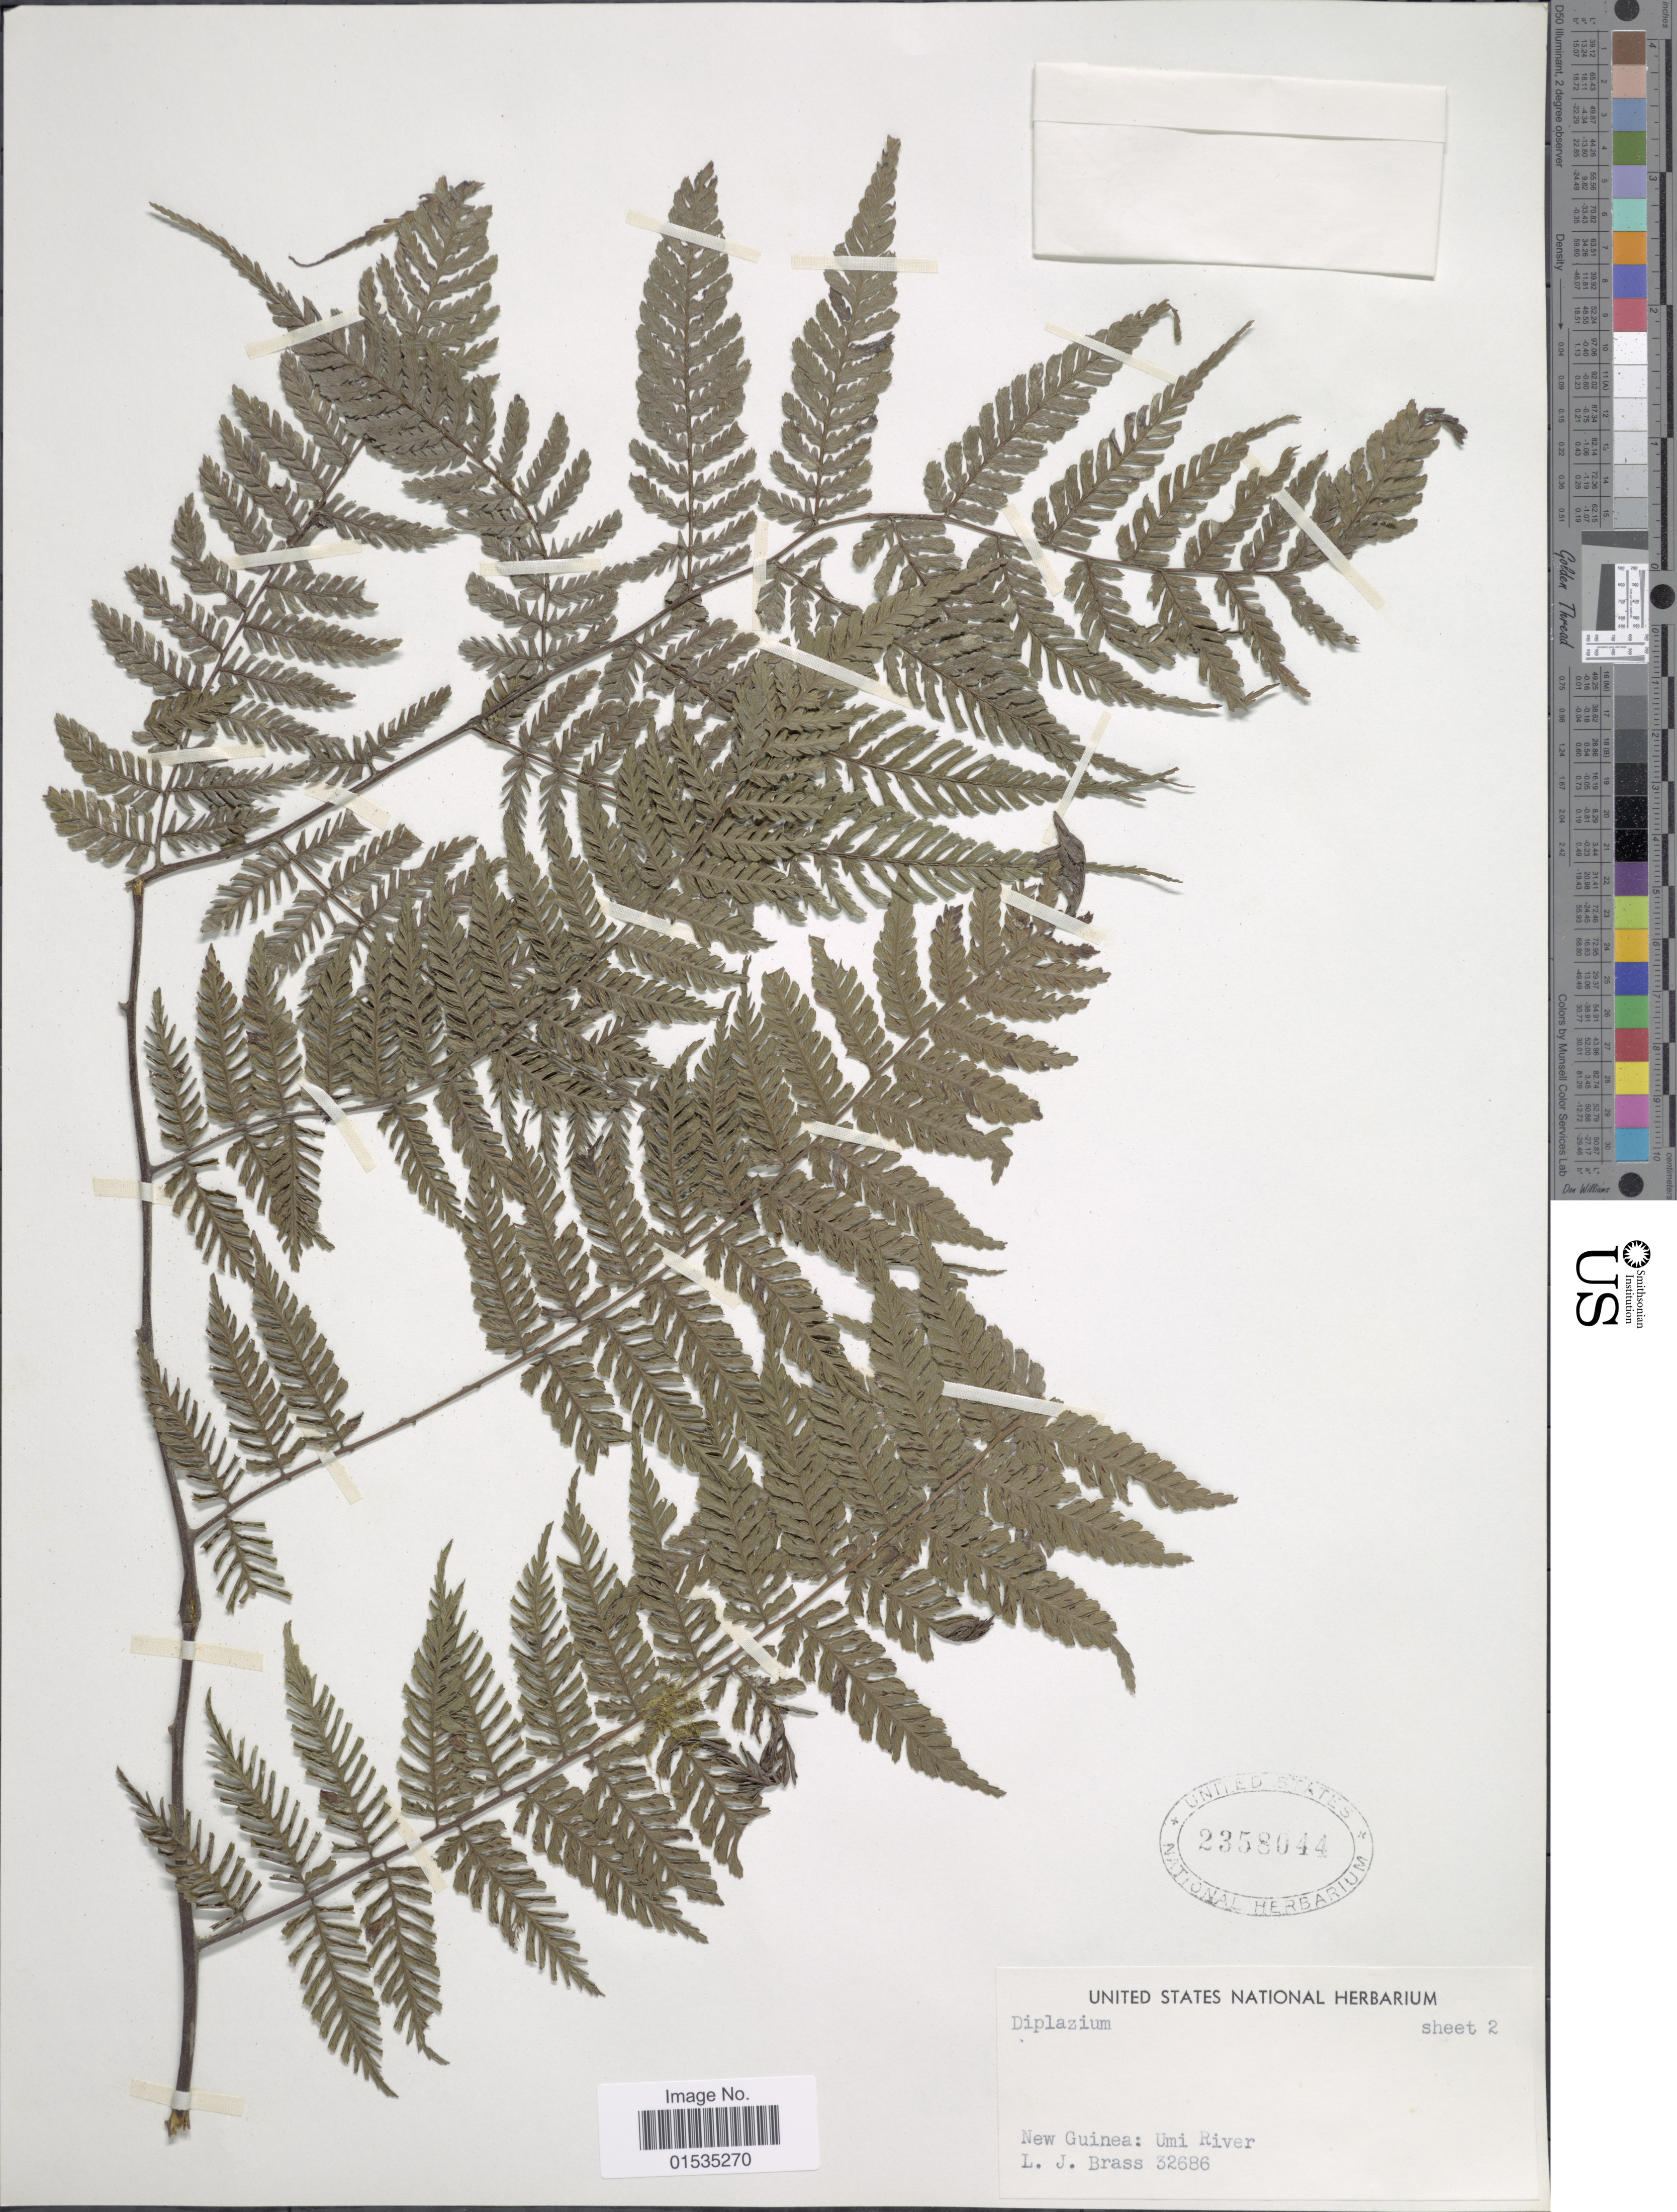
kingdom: Plantae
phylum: Tracheophyta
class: Polypodiopsida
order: Polypodiales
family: Athyriaceae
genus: Diplazium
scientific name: Diplazium sp.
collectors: L. J. Brass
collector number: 32686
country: Papua New Guinea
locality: New Guinea, Umi River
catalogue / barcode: US 2358044